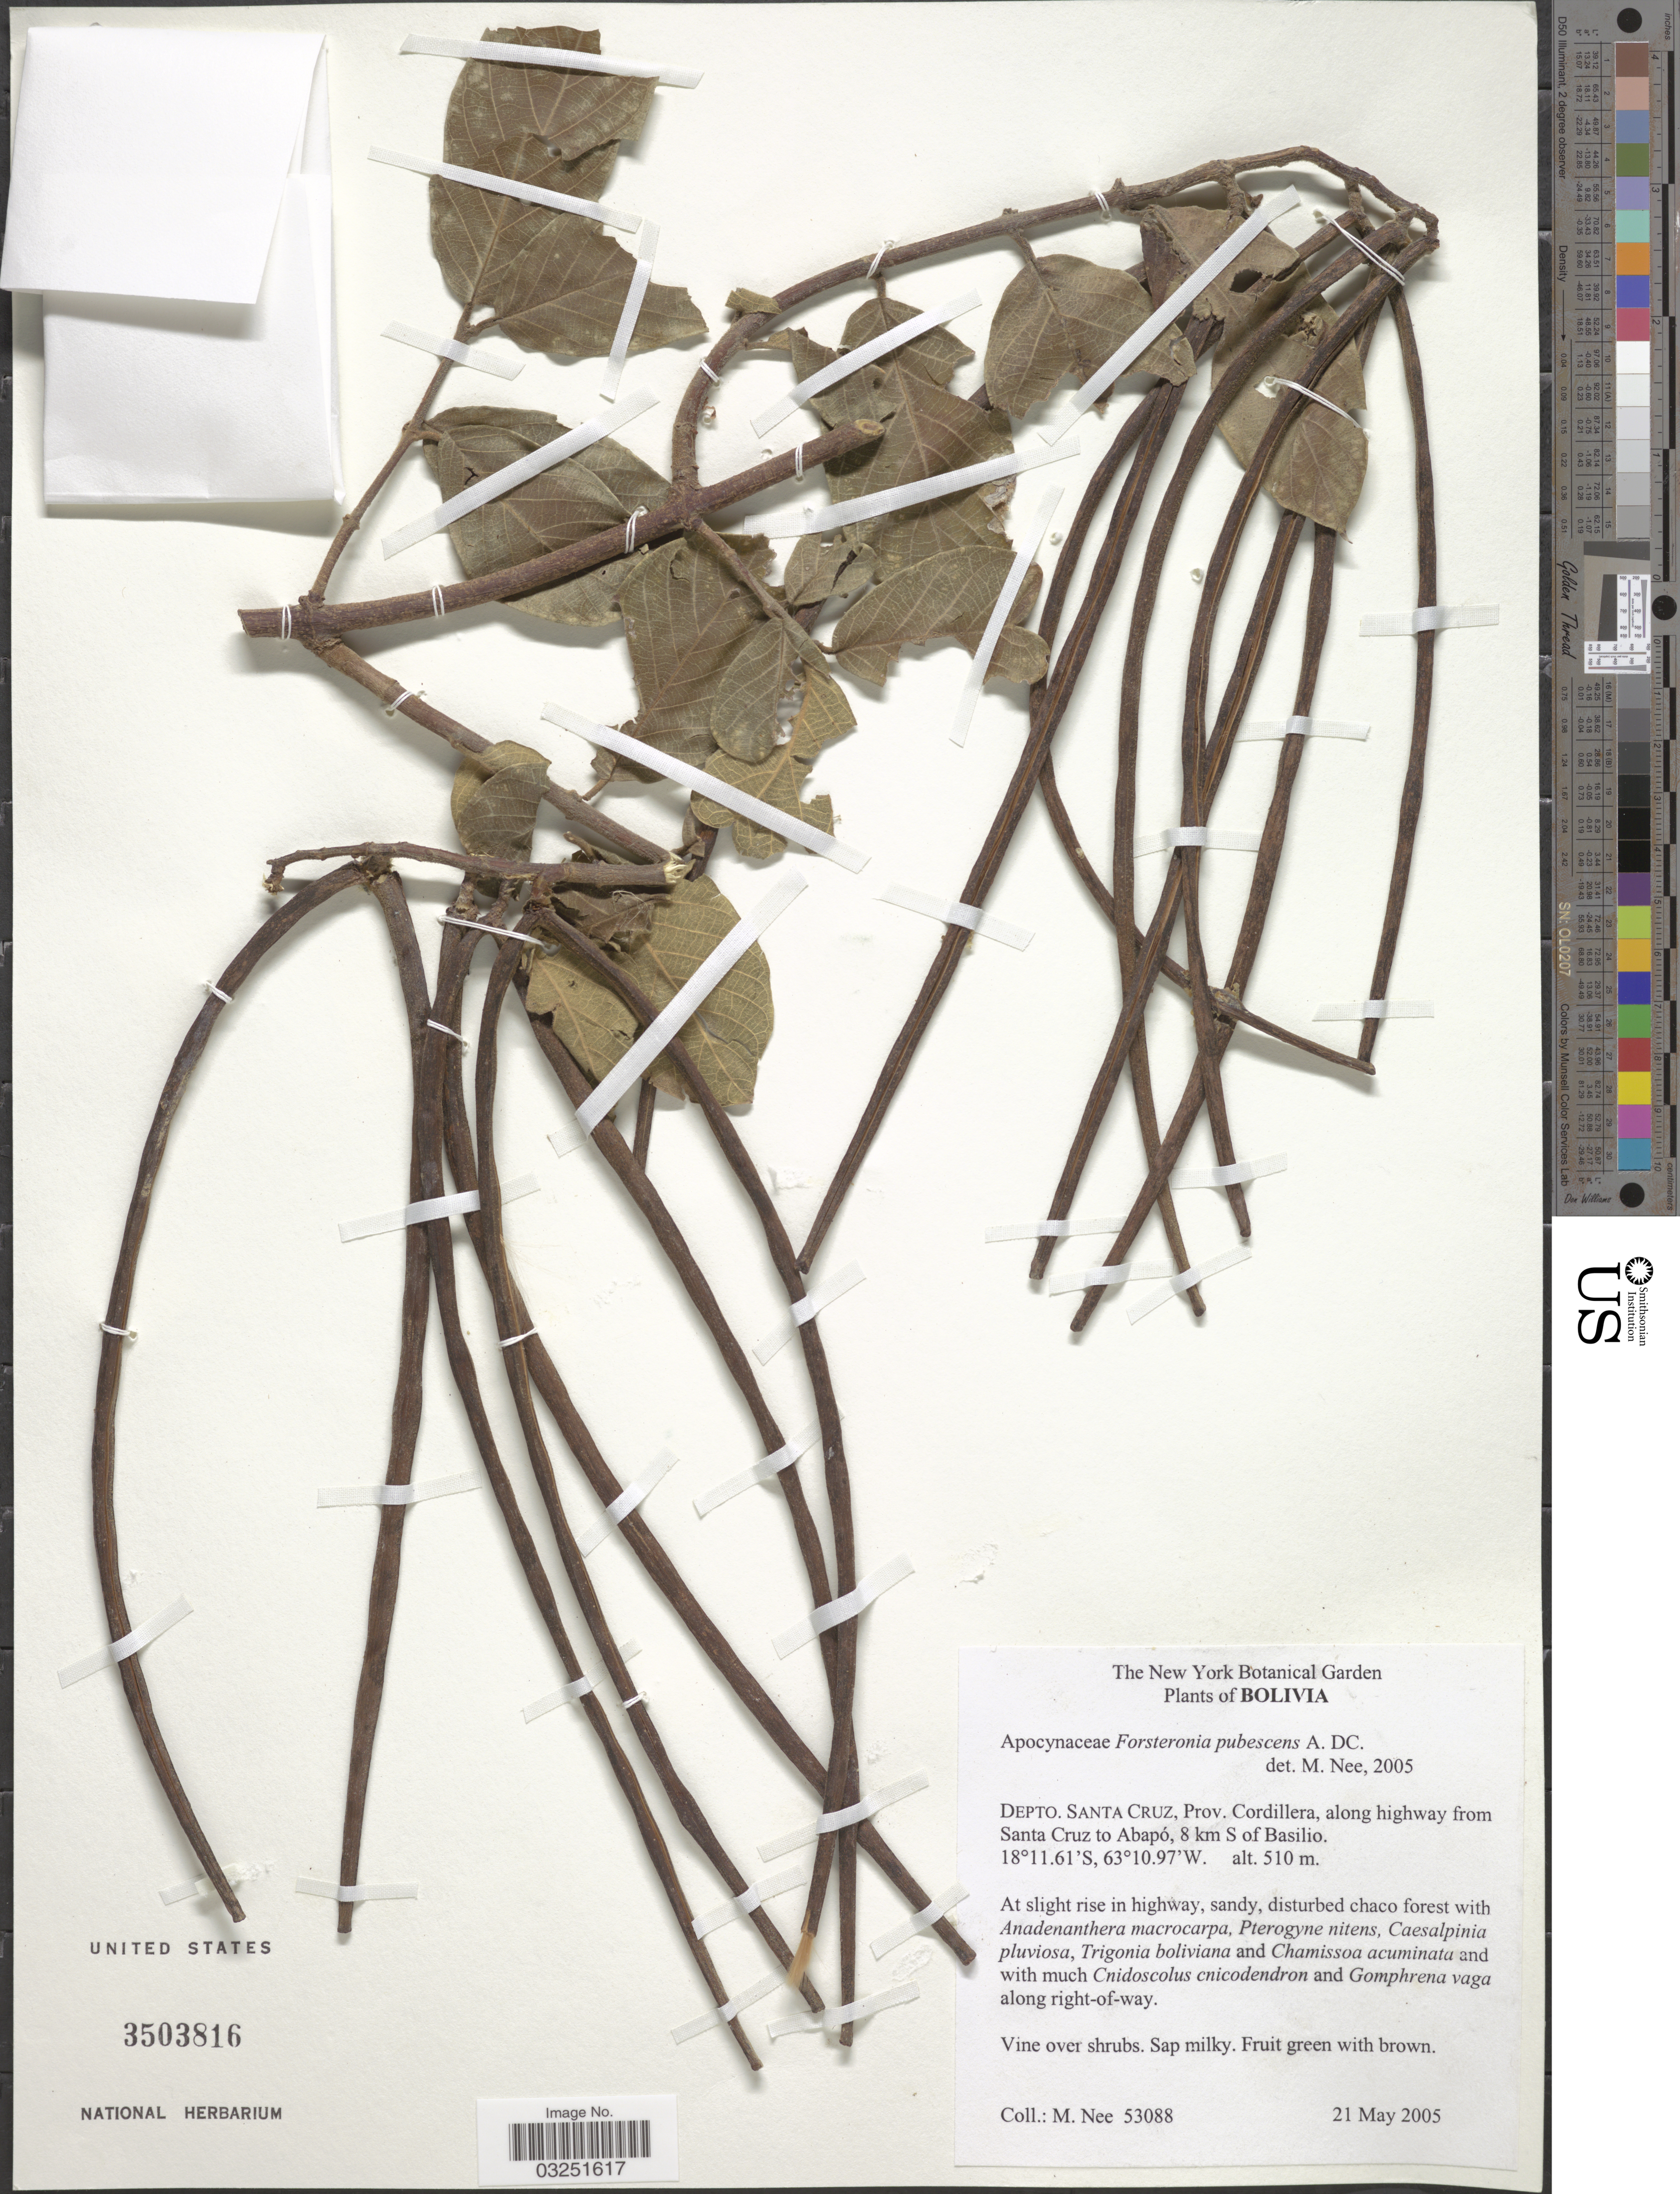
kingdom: Plantae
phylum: Tracheophyta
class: Magnoliopsida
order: Gentianales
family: Apocynaceae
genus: Forsteronia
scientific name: Forsteronia pubescens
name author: A. DC.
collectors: M. Nee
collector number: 53088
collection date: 2005-05-21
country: Bolivia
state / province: Santa Cruz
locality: Depto. Santa Cruz, Prov. Cordillera, along highway from Santa Cruz to Abapó, 8 km S of Basilio.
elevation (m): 510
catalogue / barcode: US 3503816